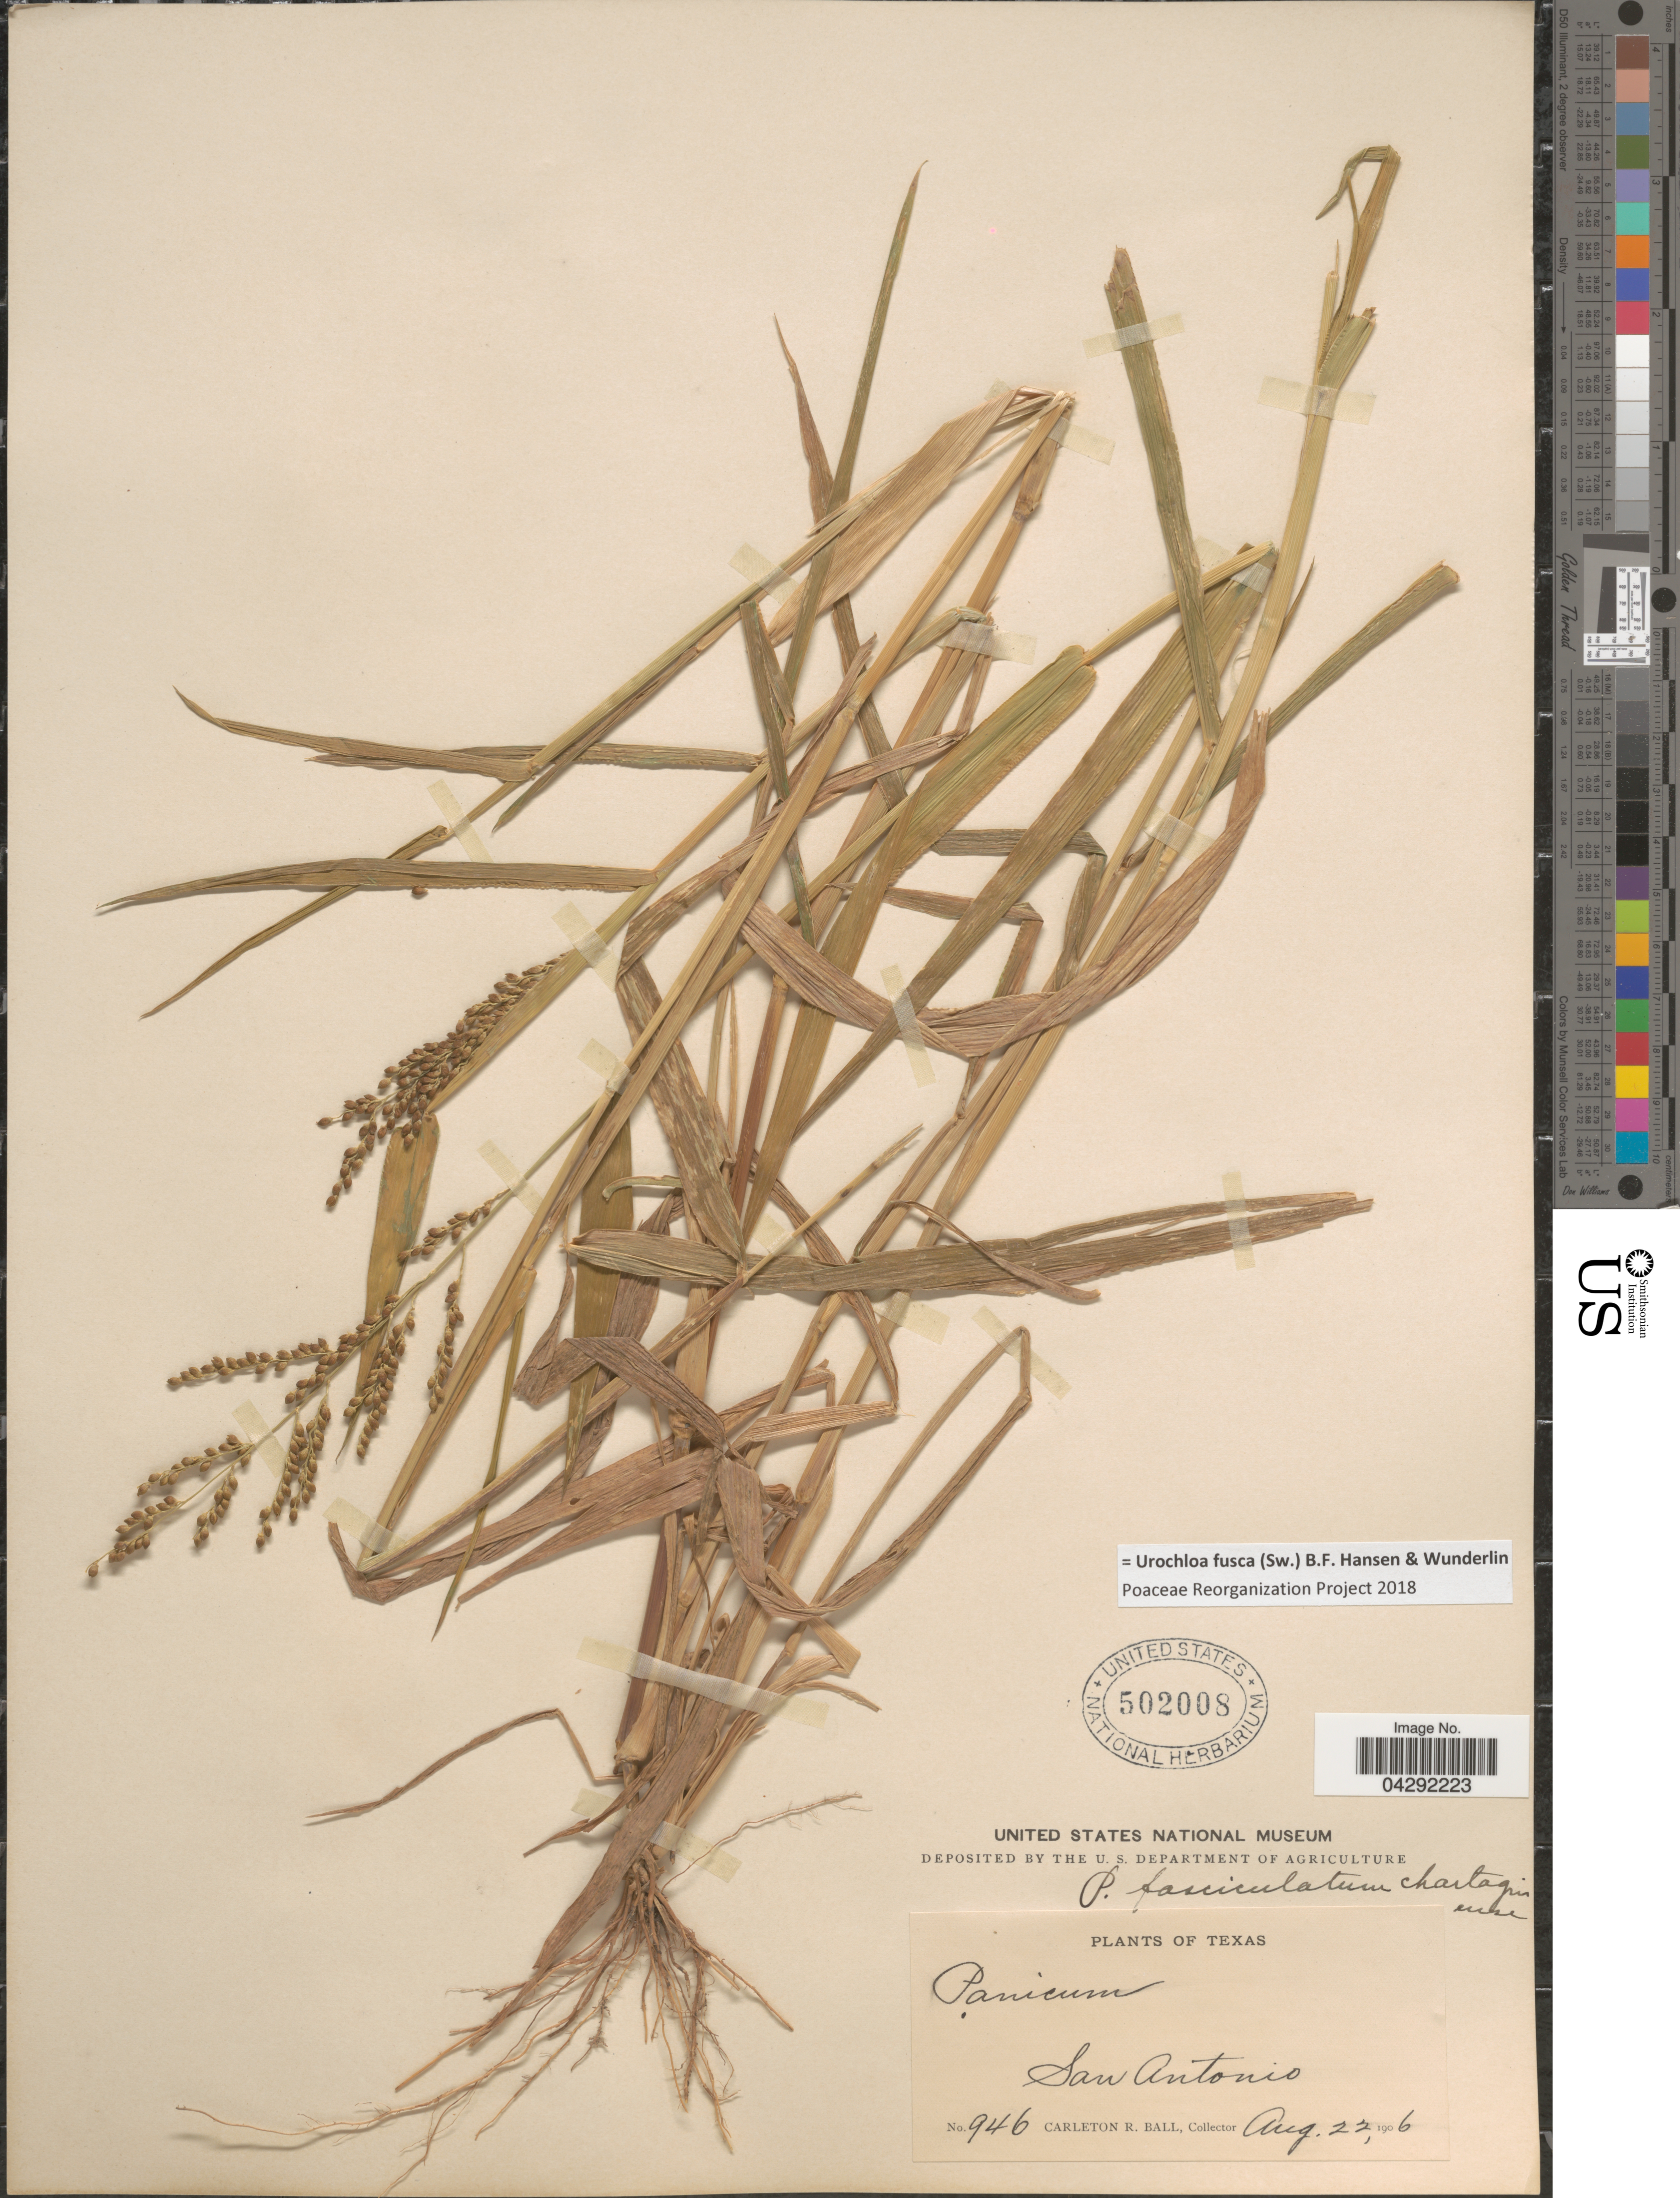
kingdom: Plantae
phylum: Tracheophyta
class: Liliopsida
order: Poales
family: Poaceae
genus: Urochloa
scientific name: Urochloa fusca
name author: (Sw.) B.F. Hansen & Wunderlin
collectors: C. R. Ball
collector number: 946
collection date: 1906-08-22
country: United States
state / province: Texas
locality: San Antonio.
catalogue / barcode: US 502008